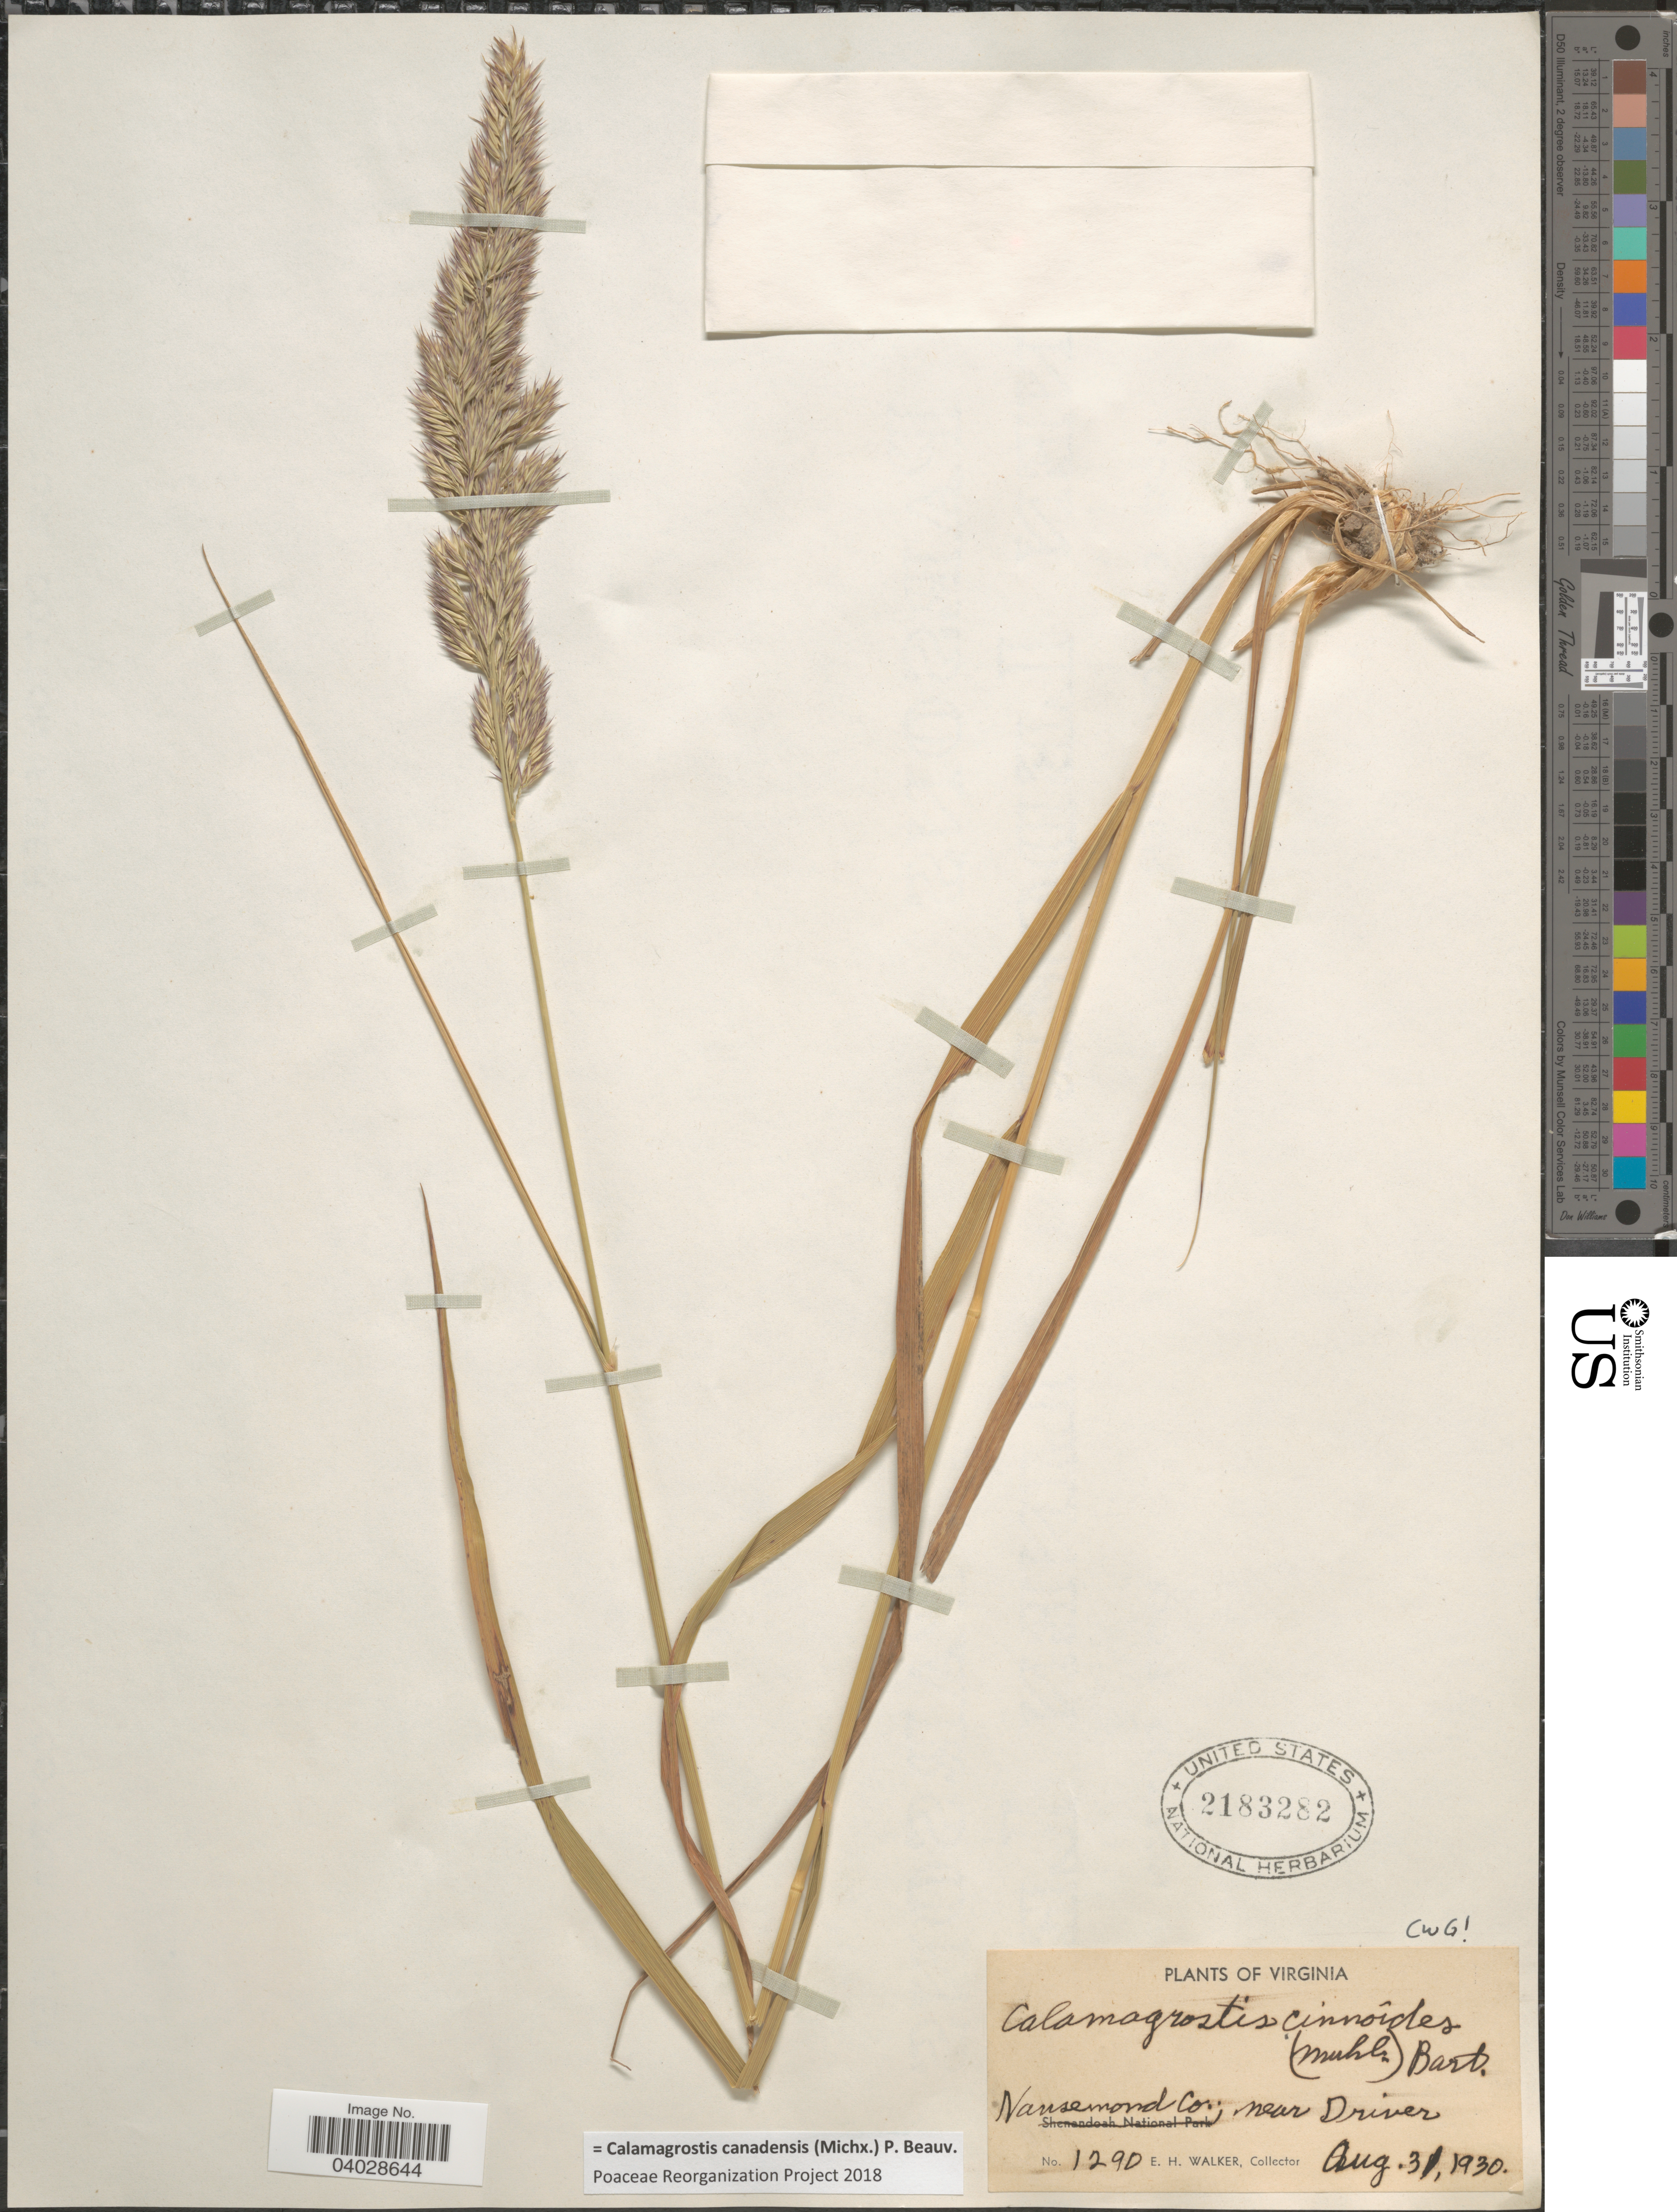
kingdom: Plantae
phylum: Tracheophyta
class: Liliopsida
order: Poales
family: Poaceae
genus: Calamagrostis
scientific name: Calamagrostis canadensis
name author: (Michx.) P. Beauv.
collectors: E. H. Walker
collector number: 1290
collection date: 1930-08-31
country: United States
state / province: Virginia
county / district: City of Suffolk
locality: Nansemond Co.; near Driver.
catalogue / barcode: US 2183282